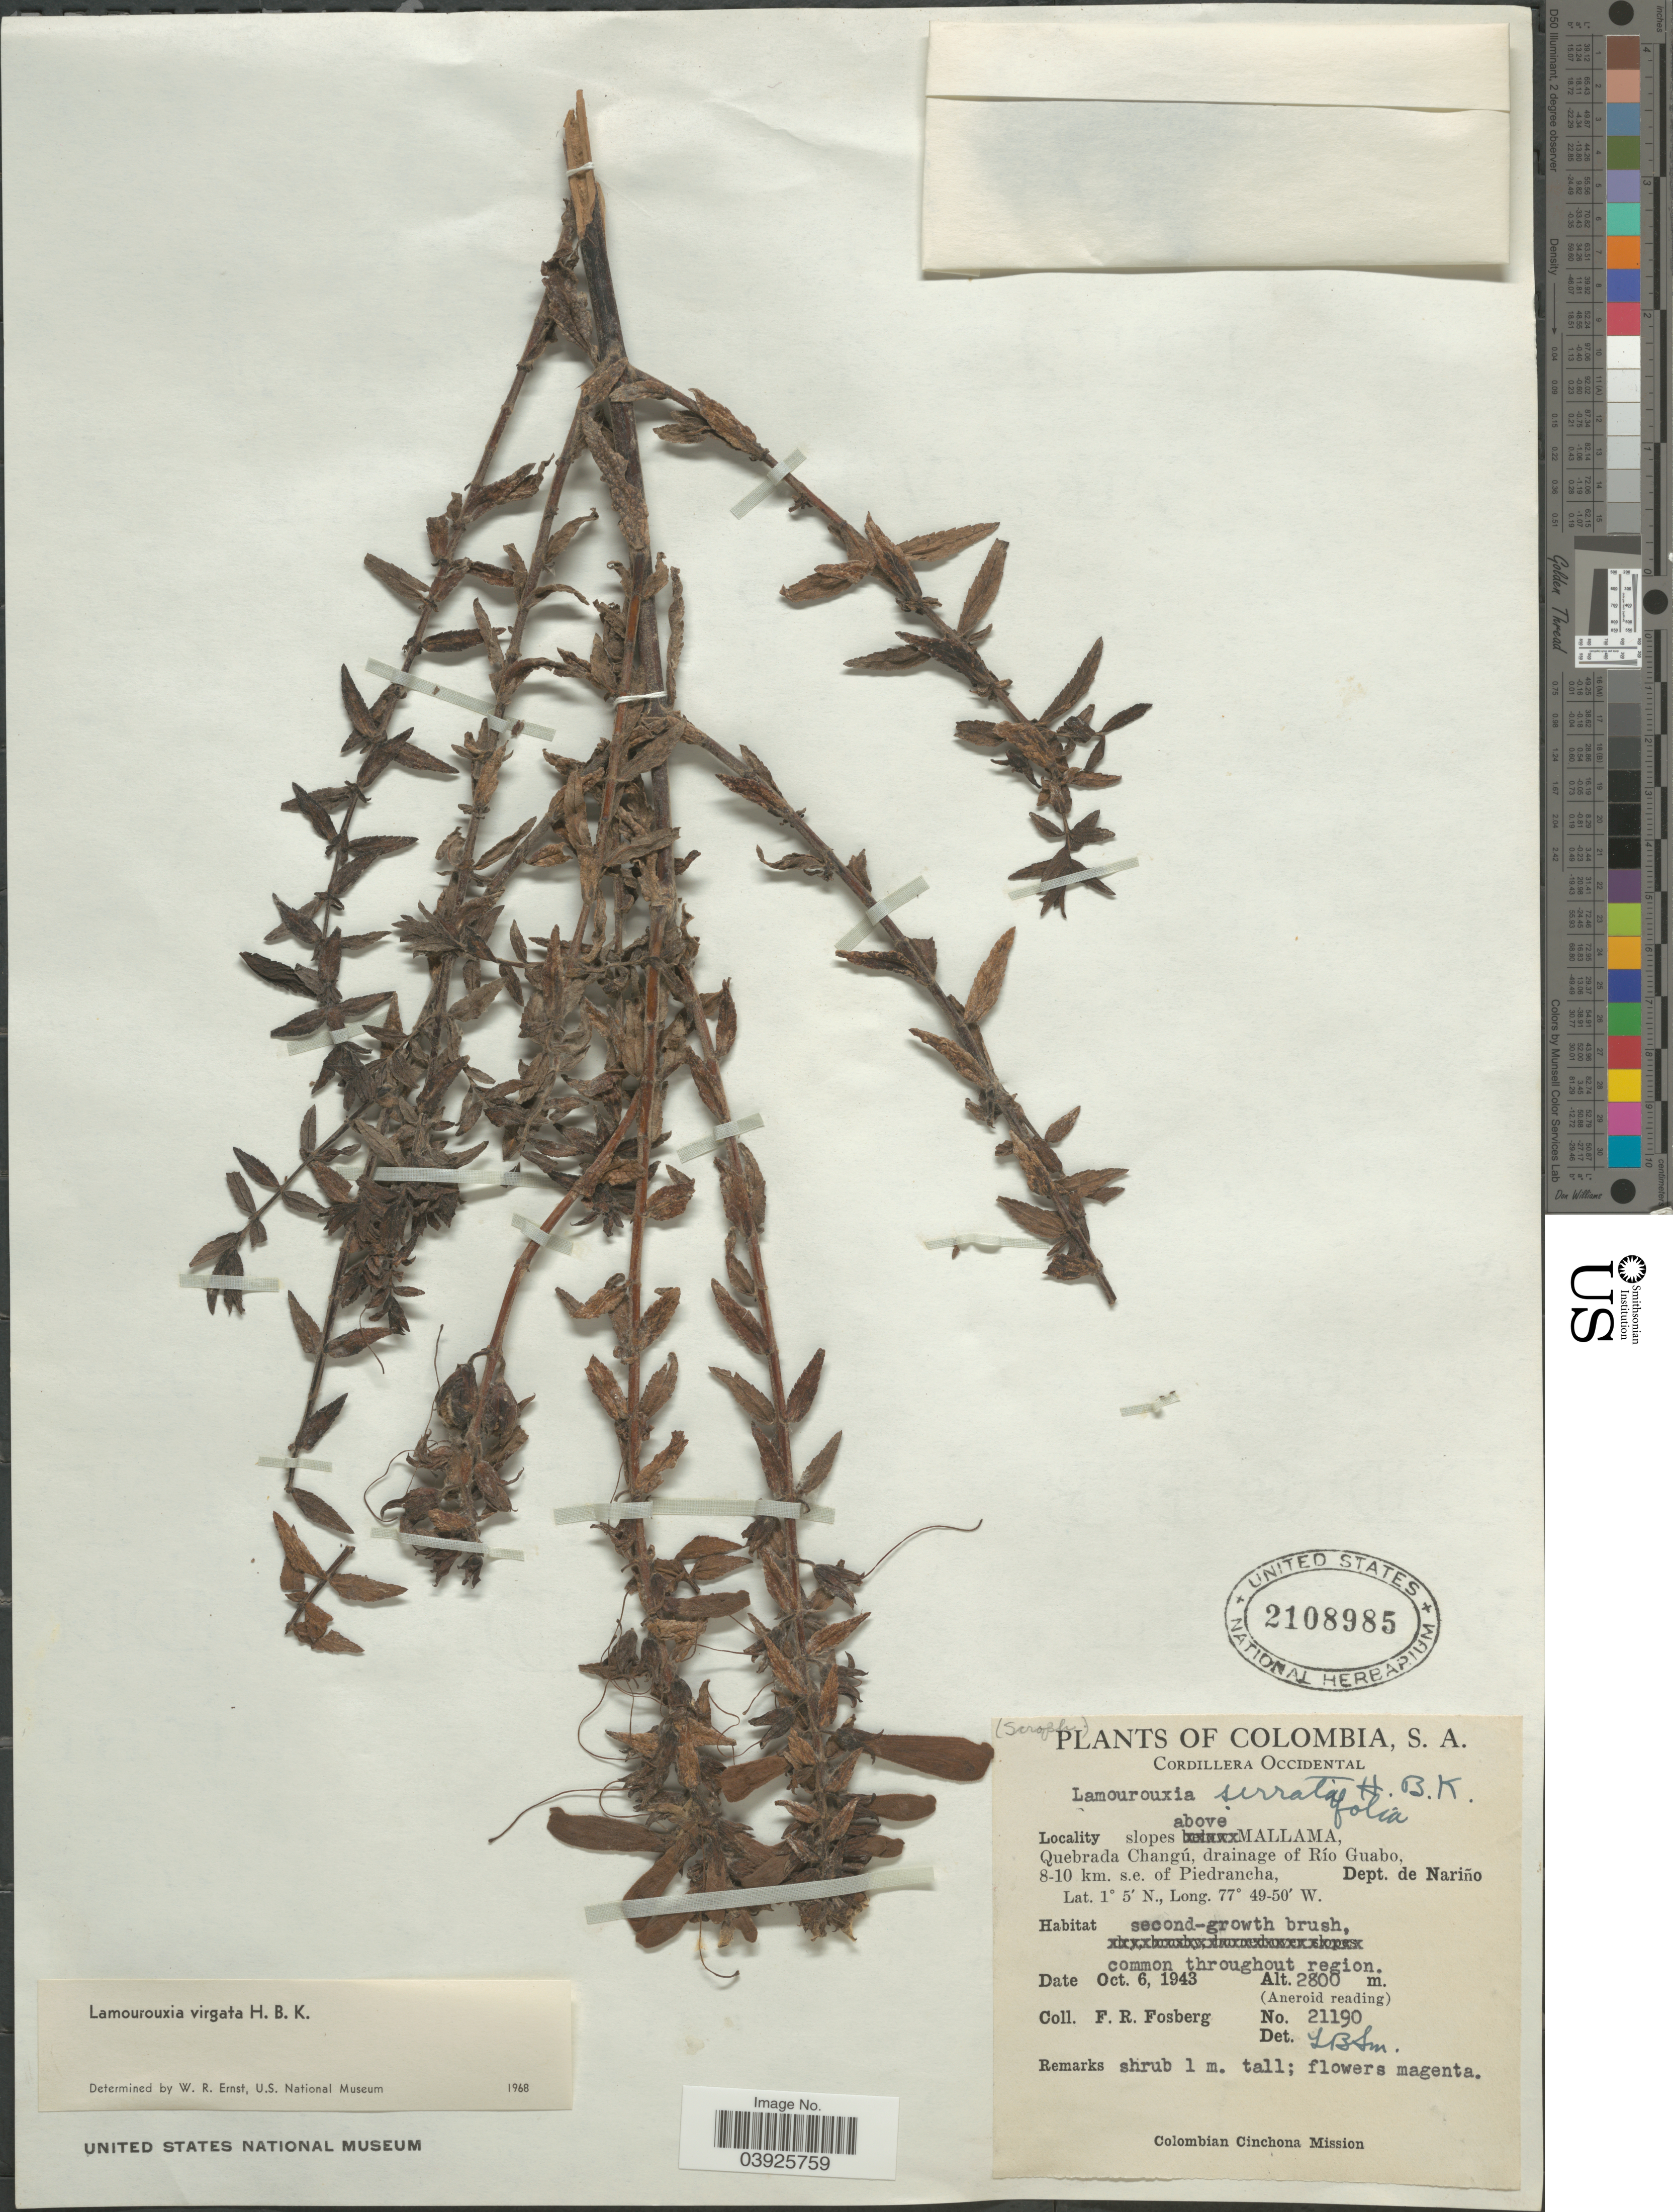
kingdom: Plantae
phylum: Tracheophyta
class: Magnoliopsida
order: Lamiales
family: Orobanchaceae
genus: Lamourouxia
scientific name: Lamourouxia virgata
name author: Kunth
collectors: F. R. Fosberg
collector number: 21190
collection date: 1943-10-06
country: Colombia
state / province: Nariño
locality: Cordillera Occidental. slopes above Mallama, Quebrada Changú, drainage of Río Guabo, 8-10 km s.e. of Piedrancha, Dept. de Nariño.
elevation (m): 2800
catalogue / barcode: US 2108985